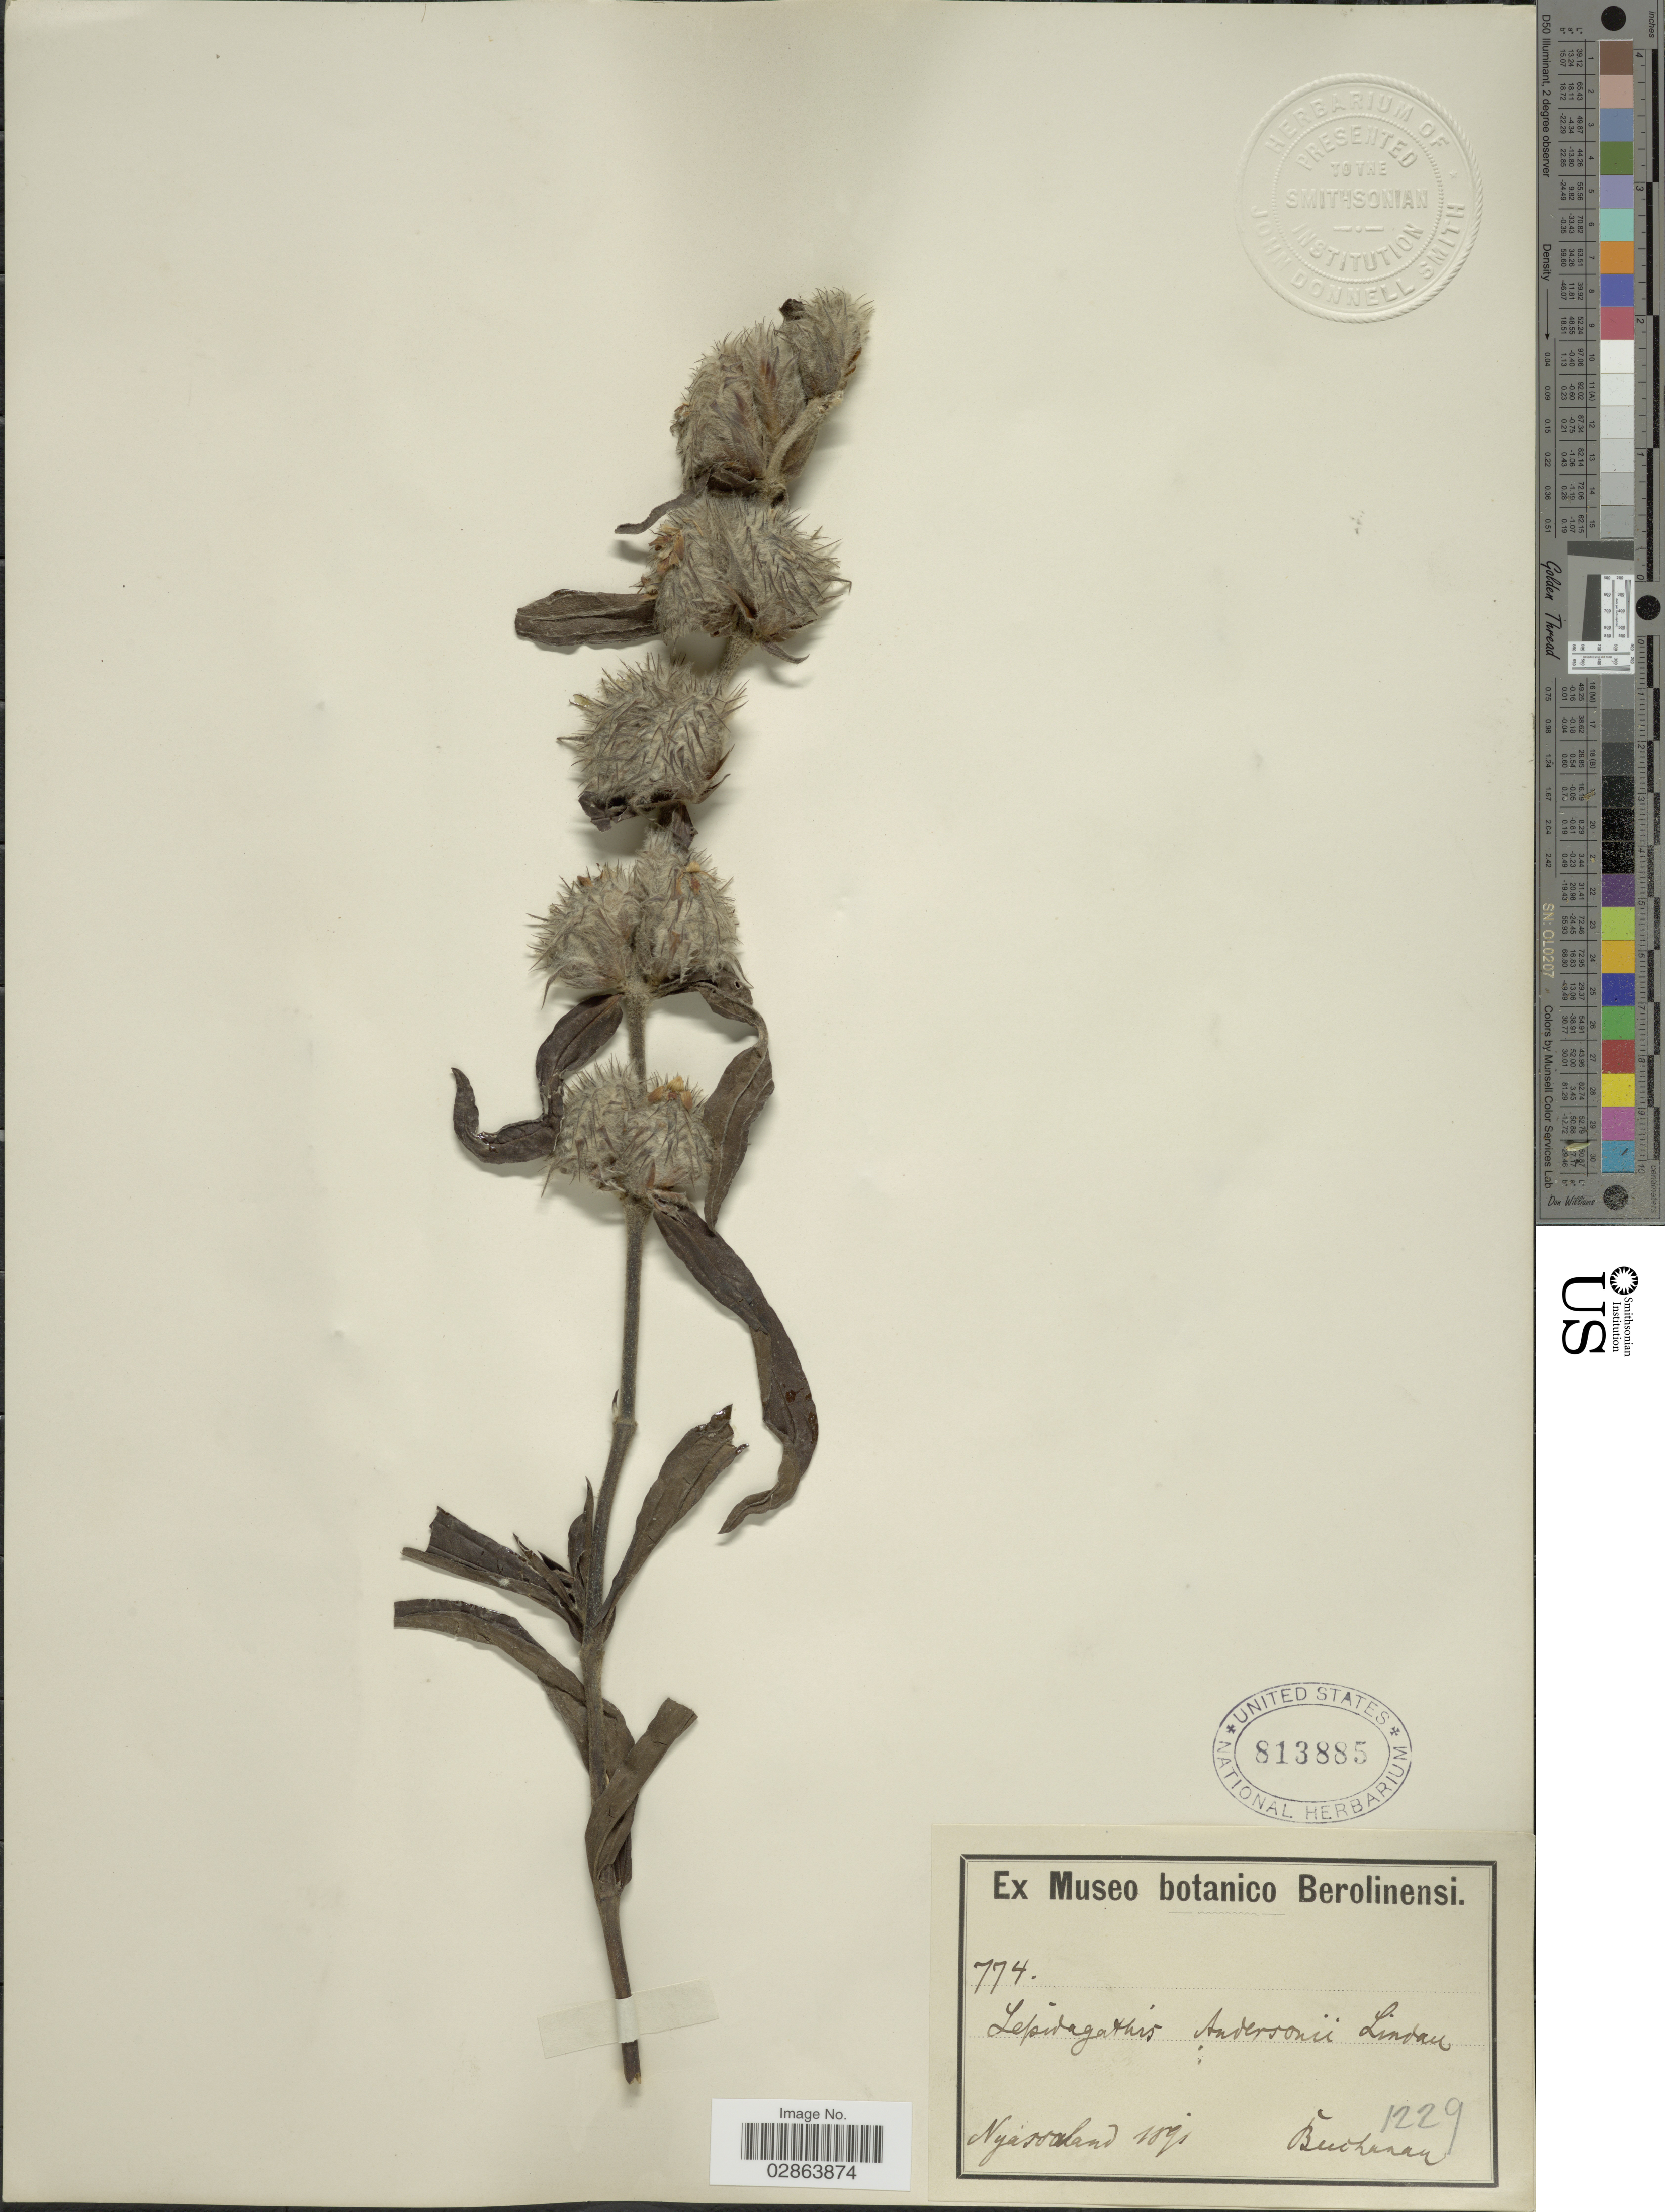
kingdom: Plantae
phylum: Tracheophyta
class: Magnoliopsida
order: Lamiales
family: Acanthaceae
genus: Lepidagathis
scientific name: Lepidagathis andersoniana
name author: Lindau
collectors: -. Buchanan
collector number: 774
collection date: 1891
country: Malawi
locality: Nyasaland.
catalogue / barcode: US 813885